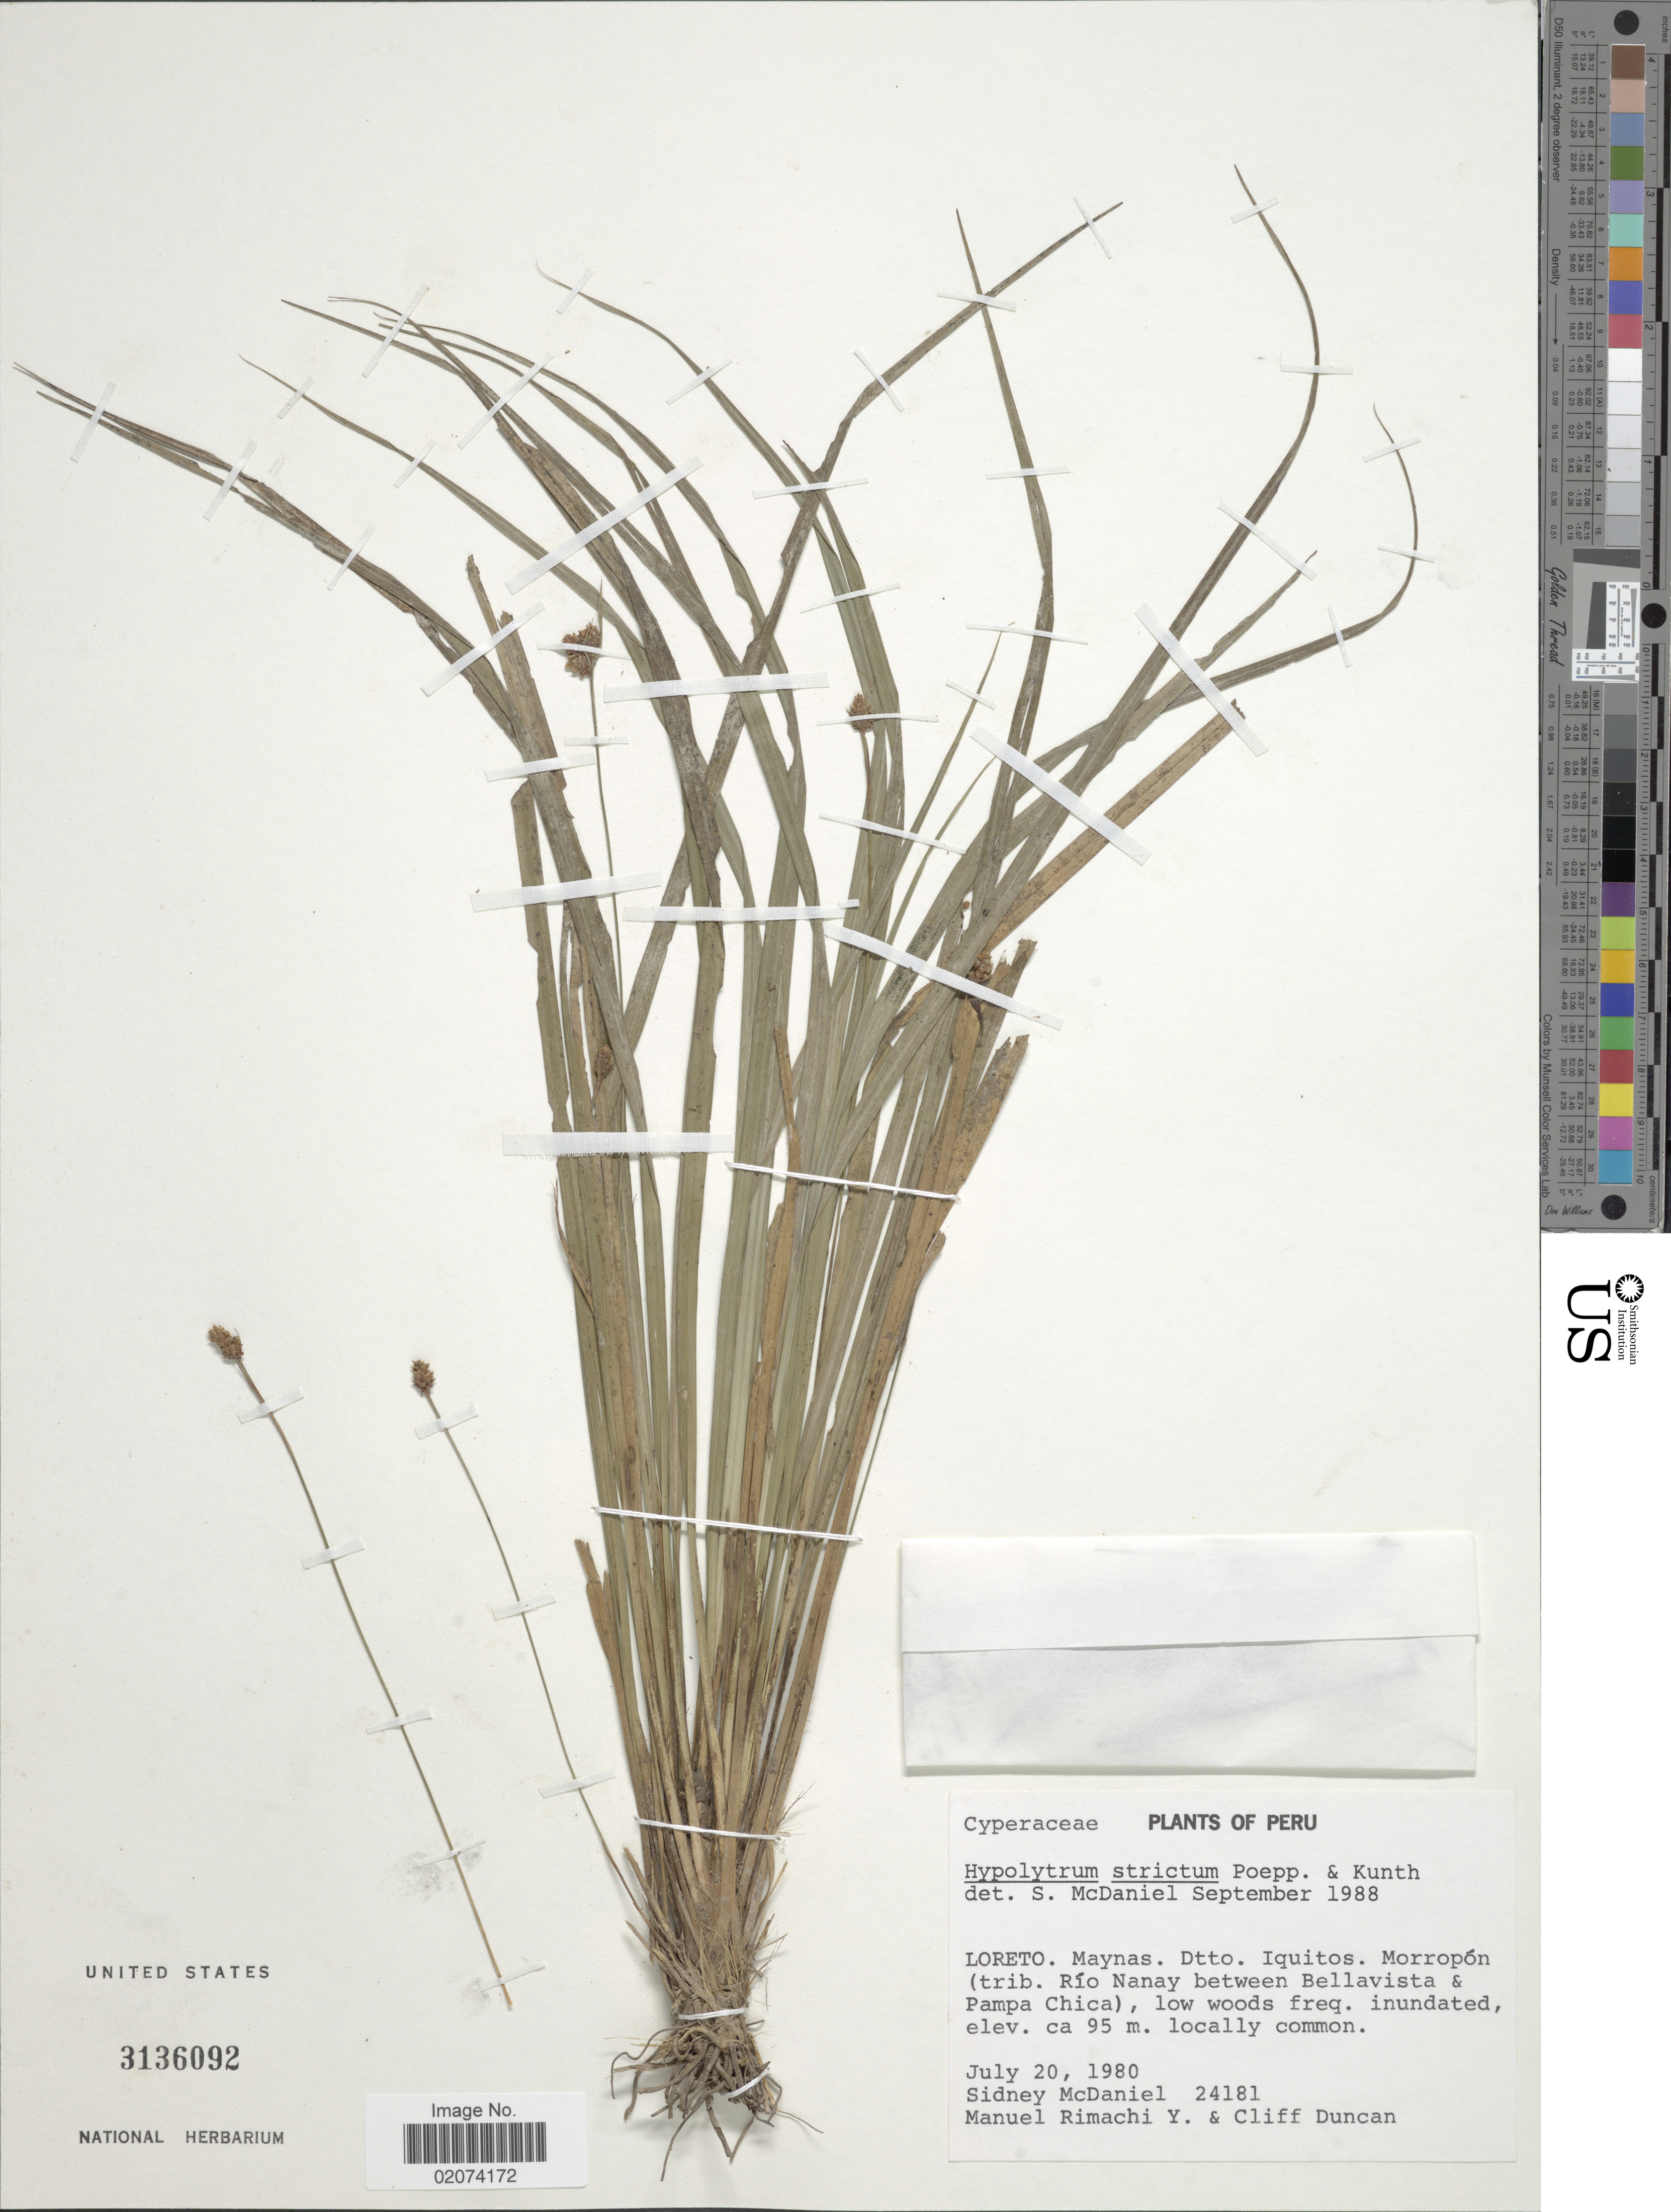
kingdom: Plantae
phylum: Tracheophyta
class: Liliopsida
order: Poales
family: Cyperaceae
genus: Hypolytrum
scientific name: Hypolytrum strictum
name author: Poepp. & Kunth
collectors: S. McDaniel, M. Rimachi Y. & C. Duncan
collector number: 24181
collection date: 1980-07-20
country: Peru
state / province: Loreto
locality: Maynas. Dtto. Iquitos, Morropon ( trib. Rio Nanay between Bellavista & Pampa Chica)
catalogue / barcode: US 3136092